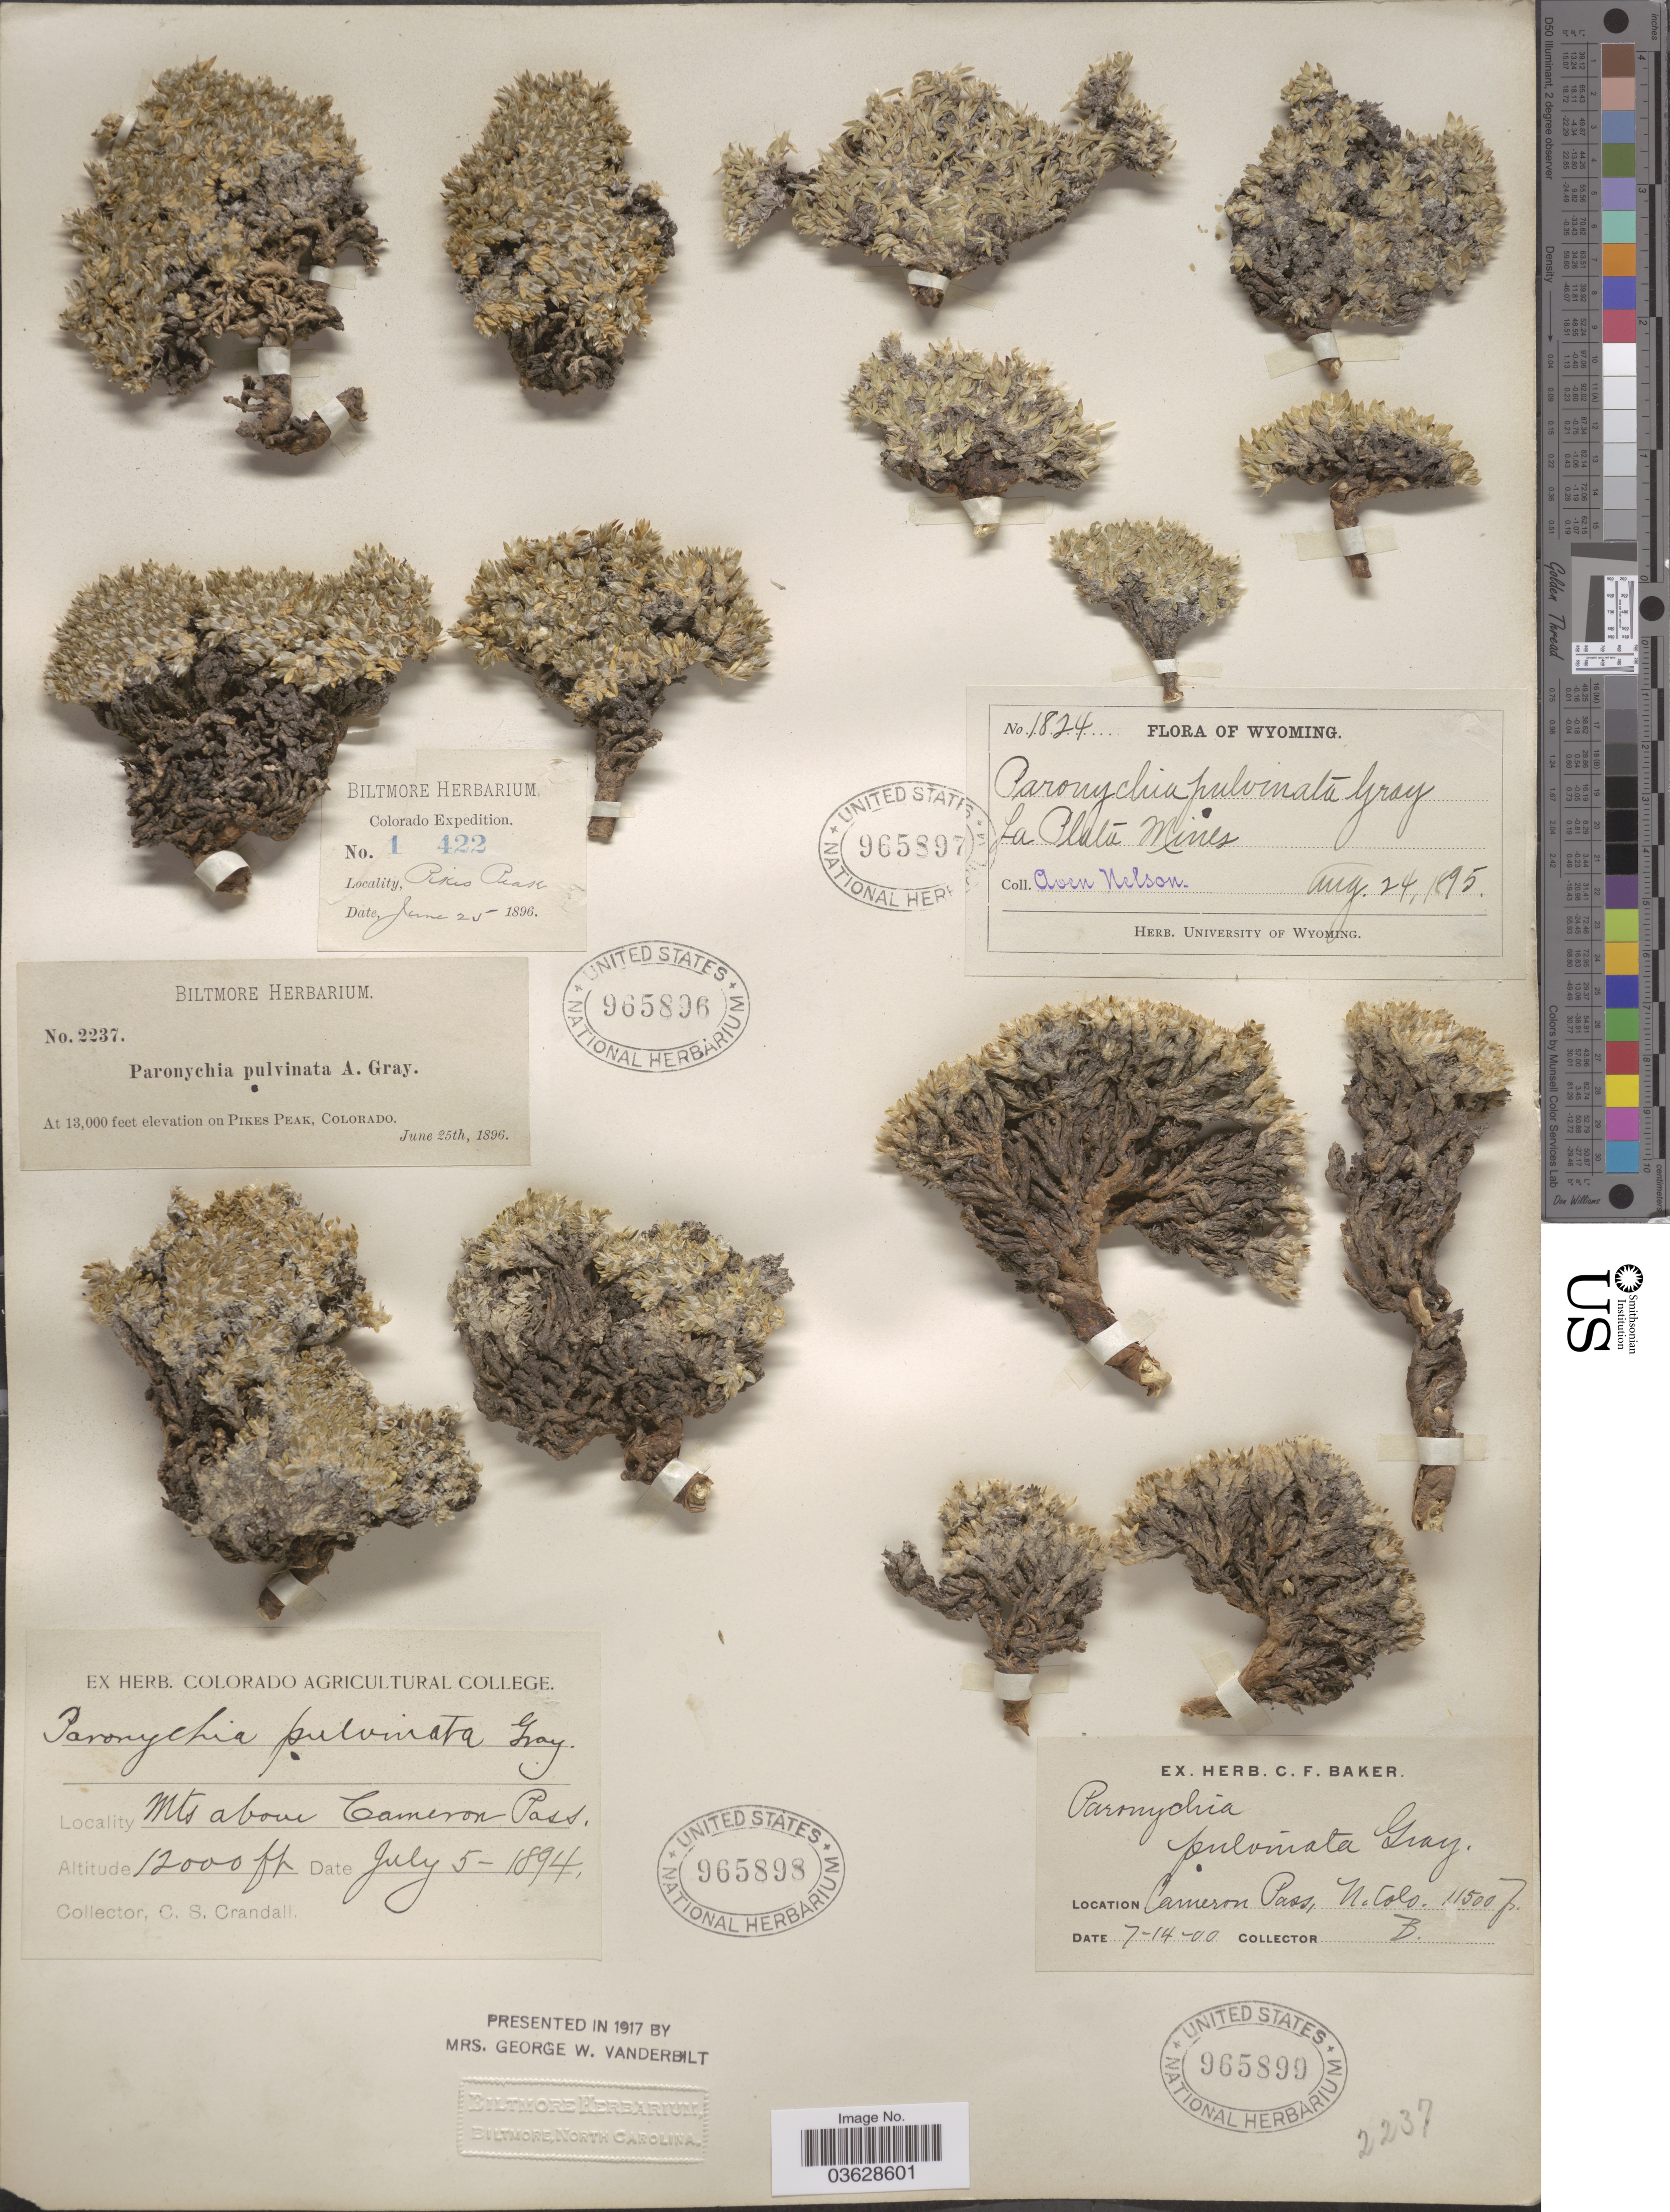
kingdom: Plantae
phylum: Tracheophyta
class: Magnoliopsida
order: Caryophyllales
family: Caryophyllaceae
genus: Paronychia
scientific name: Paronychia pulvinata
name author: A. Gray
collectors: C. F. Baker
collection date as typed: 7-14-00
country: United States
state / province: Colorado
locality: Cameron Pass.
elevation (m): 3505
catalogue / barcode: US 965899-4